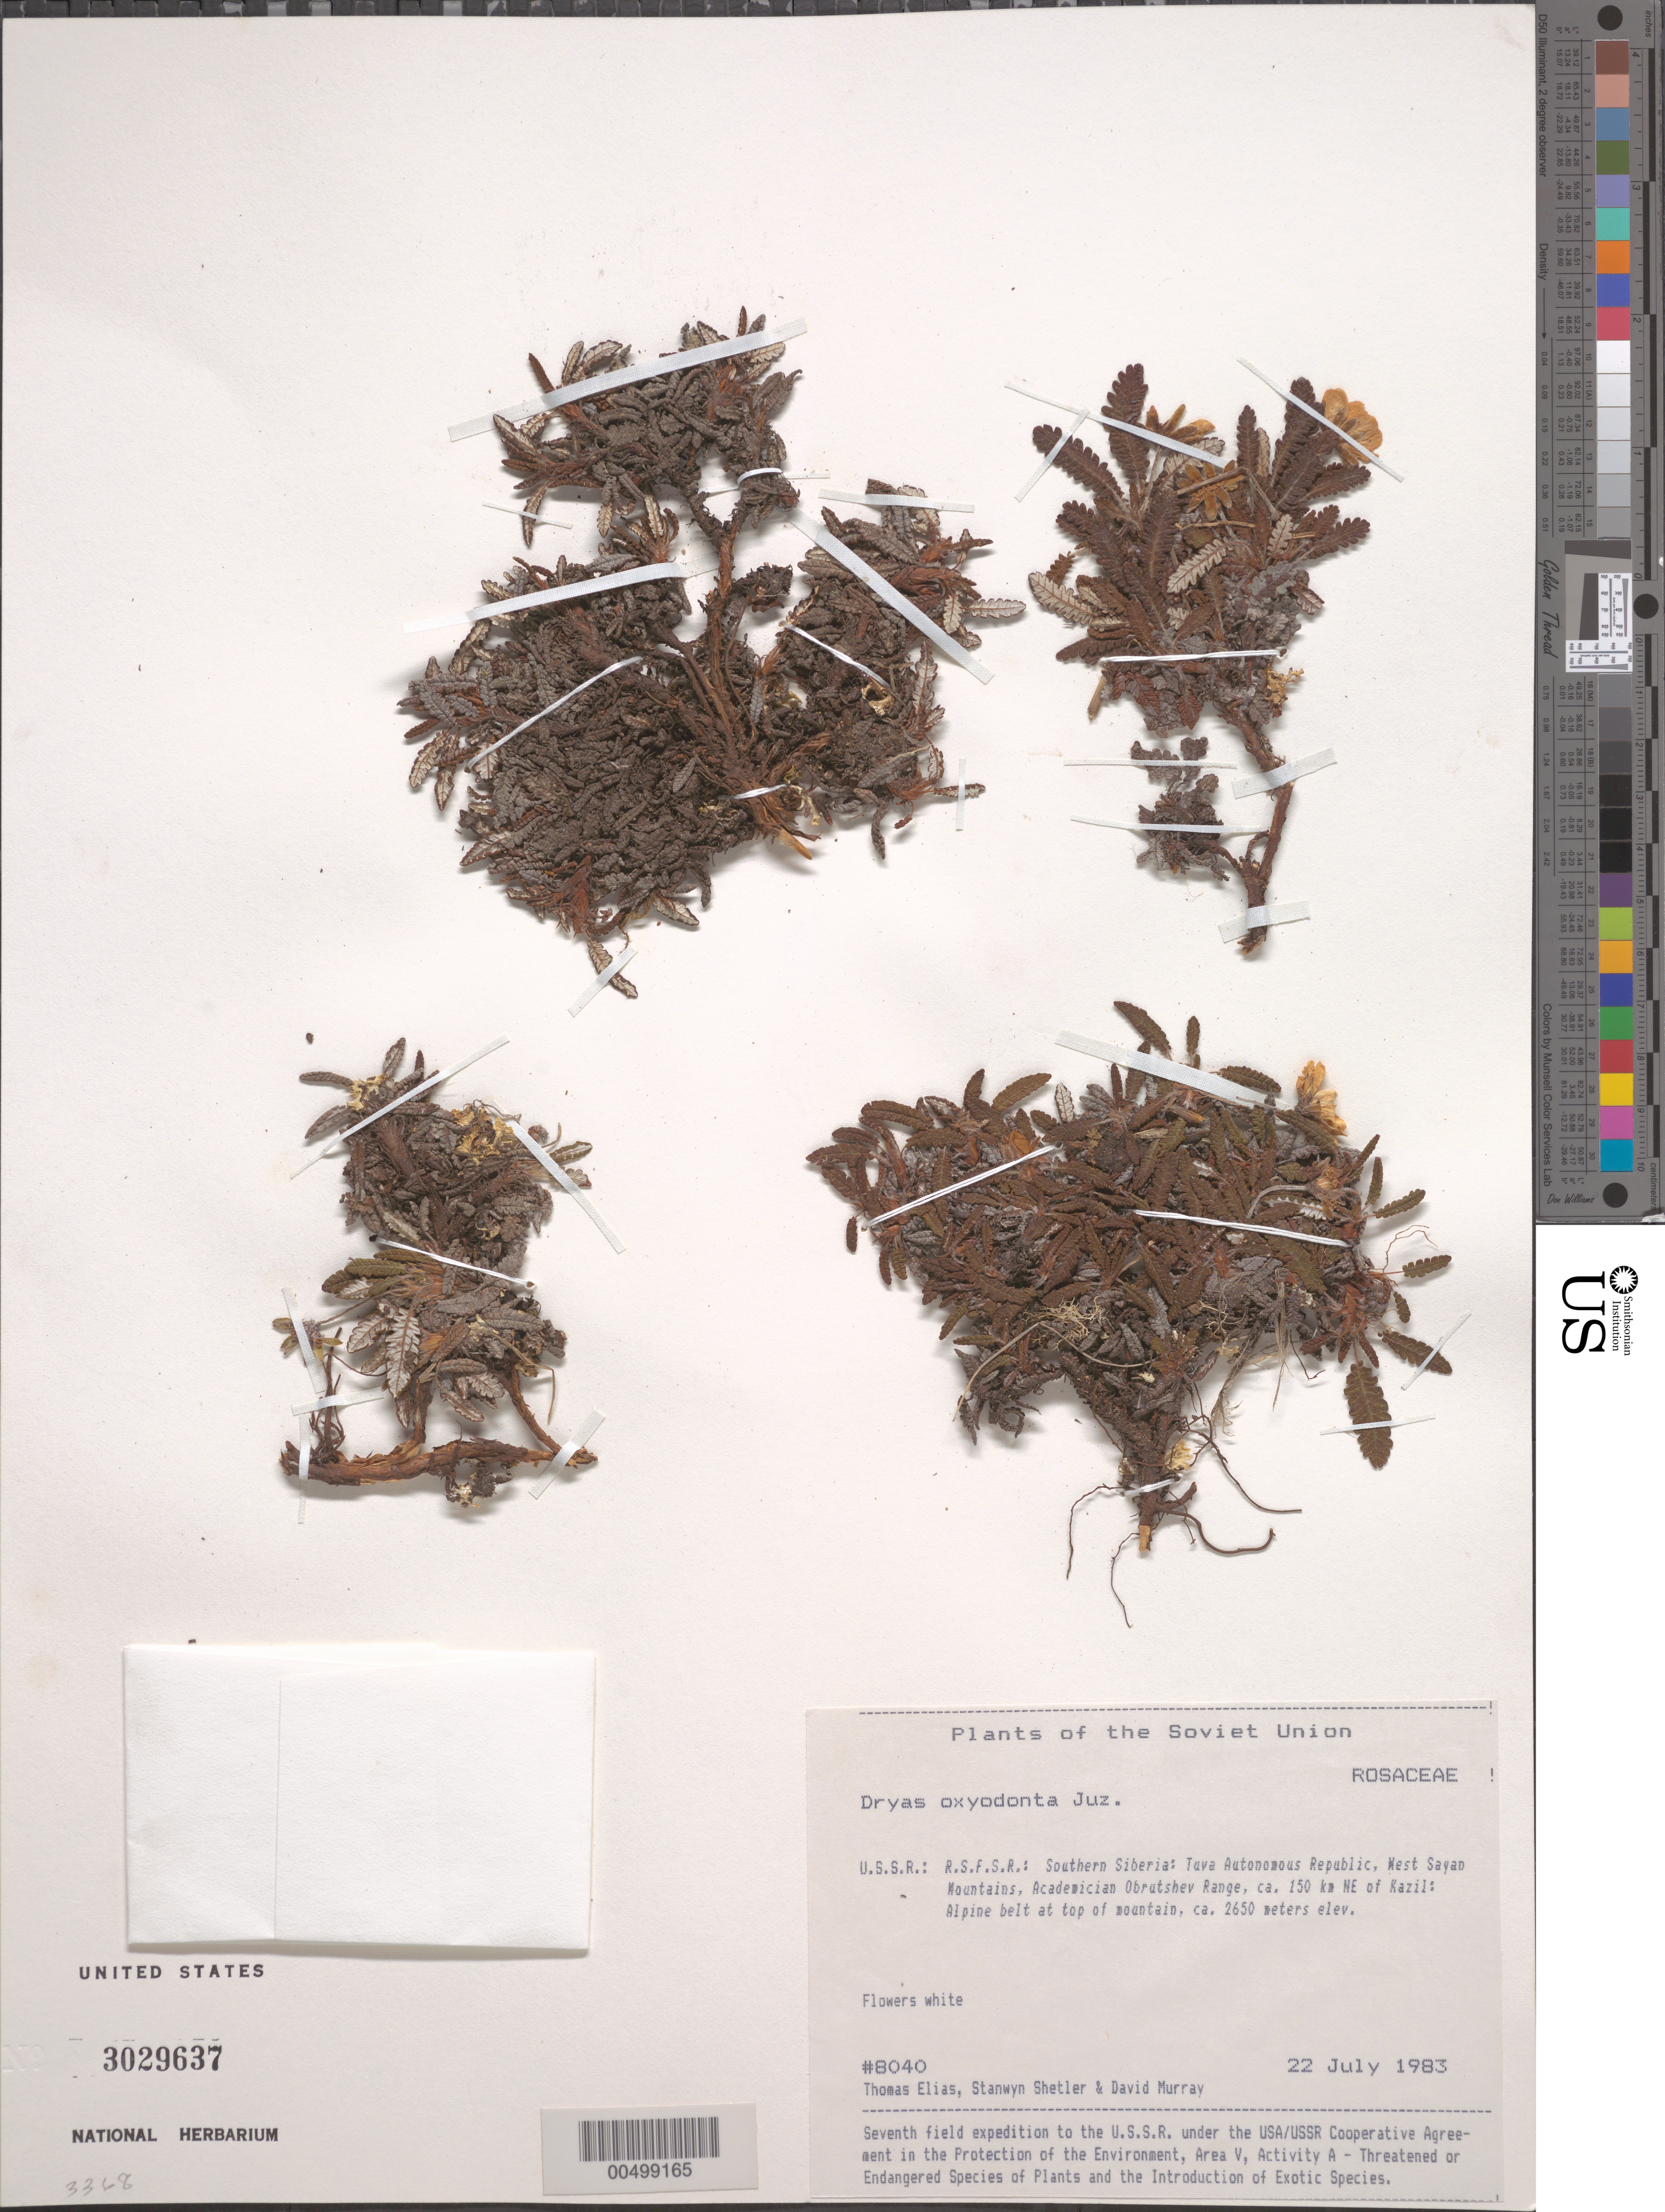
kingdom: Plantae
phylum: Tracheophyta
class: Magnoliopsida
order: Rosales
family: Rosaceae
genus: Dryas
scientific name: Dryas oxyodonta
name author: Juz.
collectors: T. Elias, S. Shetler & D. F. Murray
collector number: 8040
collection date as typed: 22 Jul 1983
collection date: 1983-07-22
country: Russian Federation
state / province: Tuva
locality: West Sayan Mountains, Academician Obrutshev Range, ca. 150 km NE of Kazil [Kyzyl]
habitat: alpine belt at top of mountain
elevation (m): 2650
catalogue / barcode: US 3029637